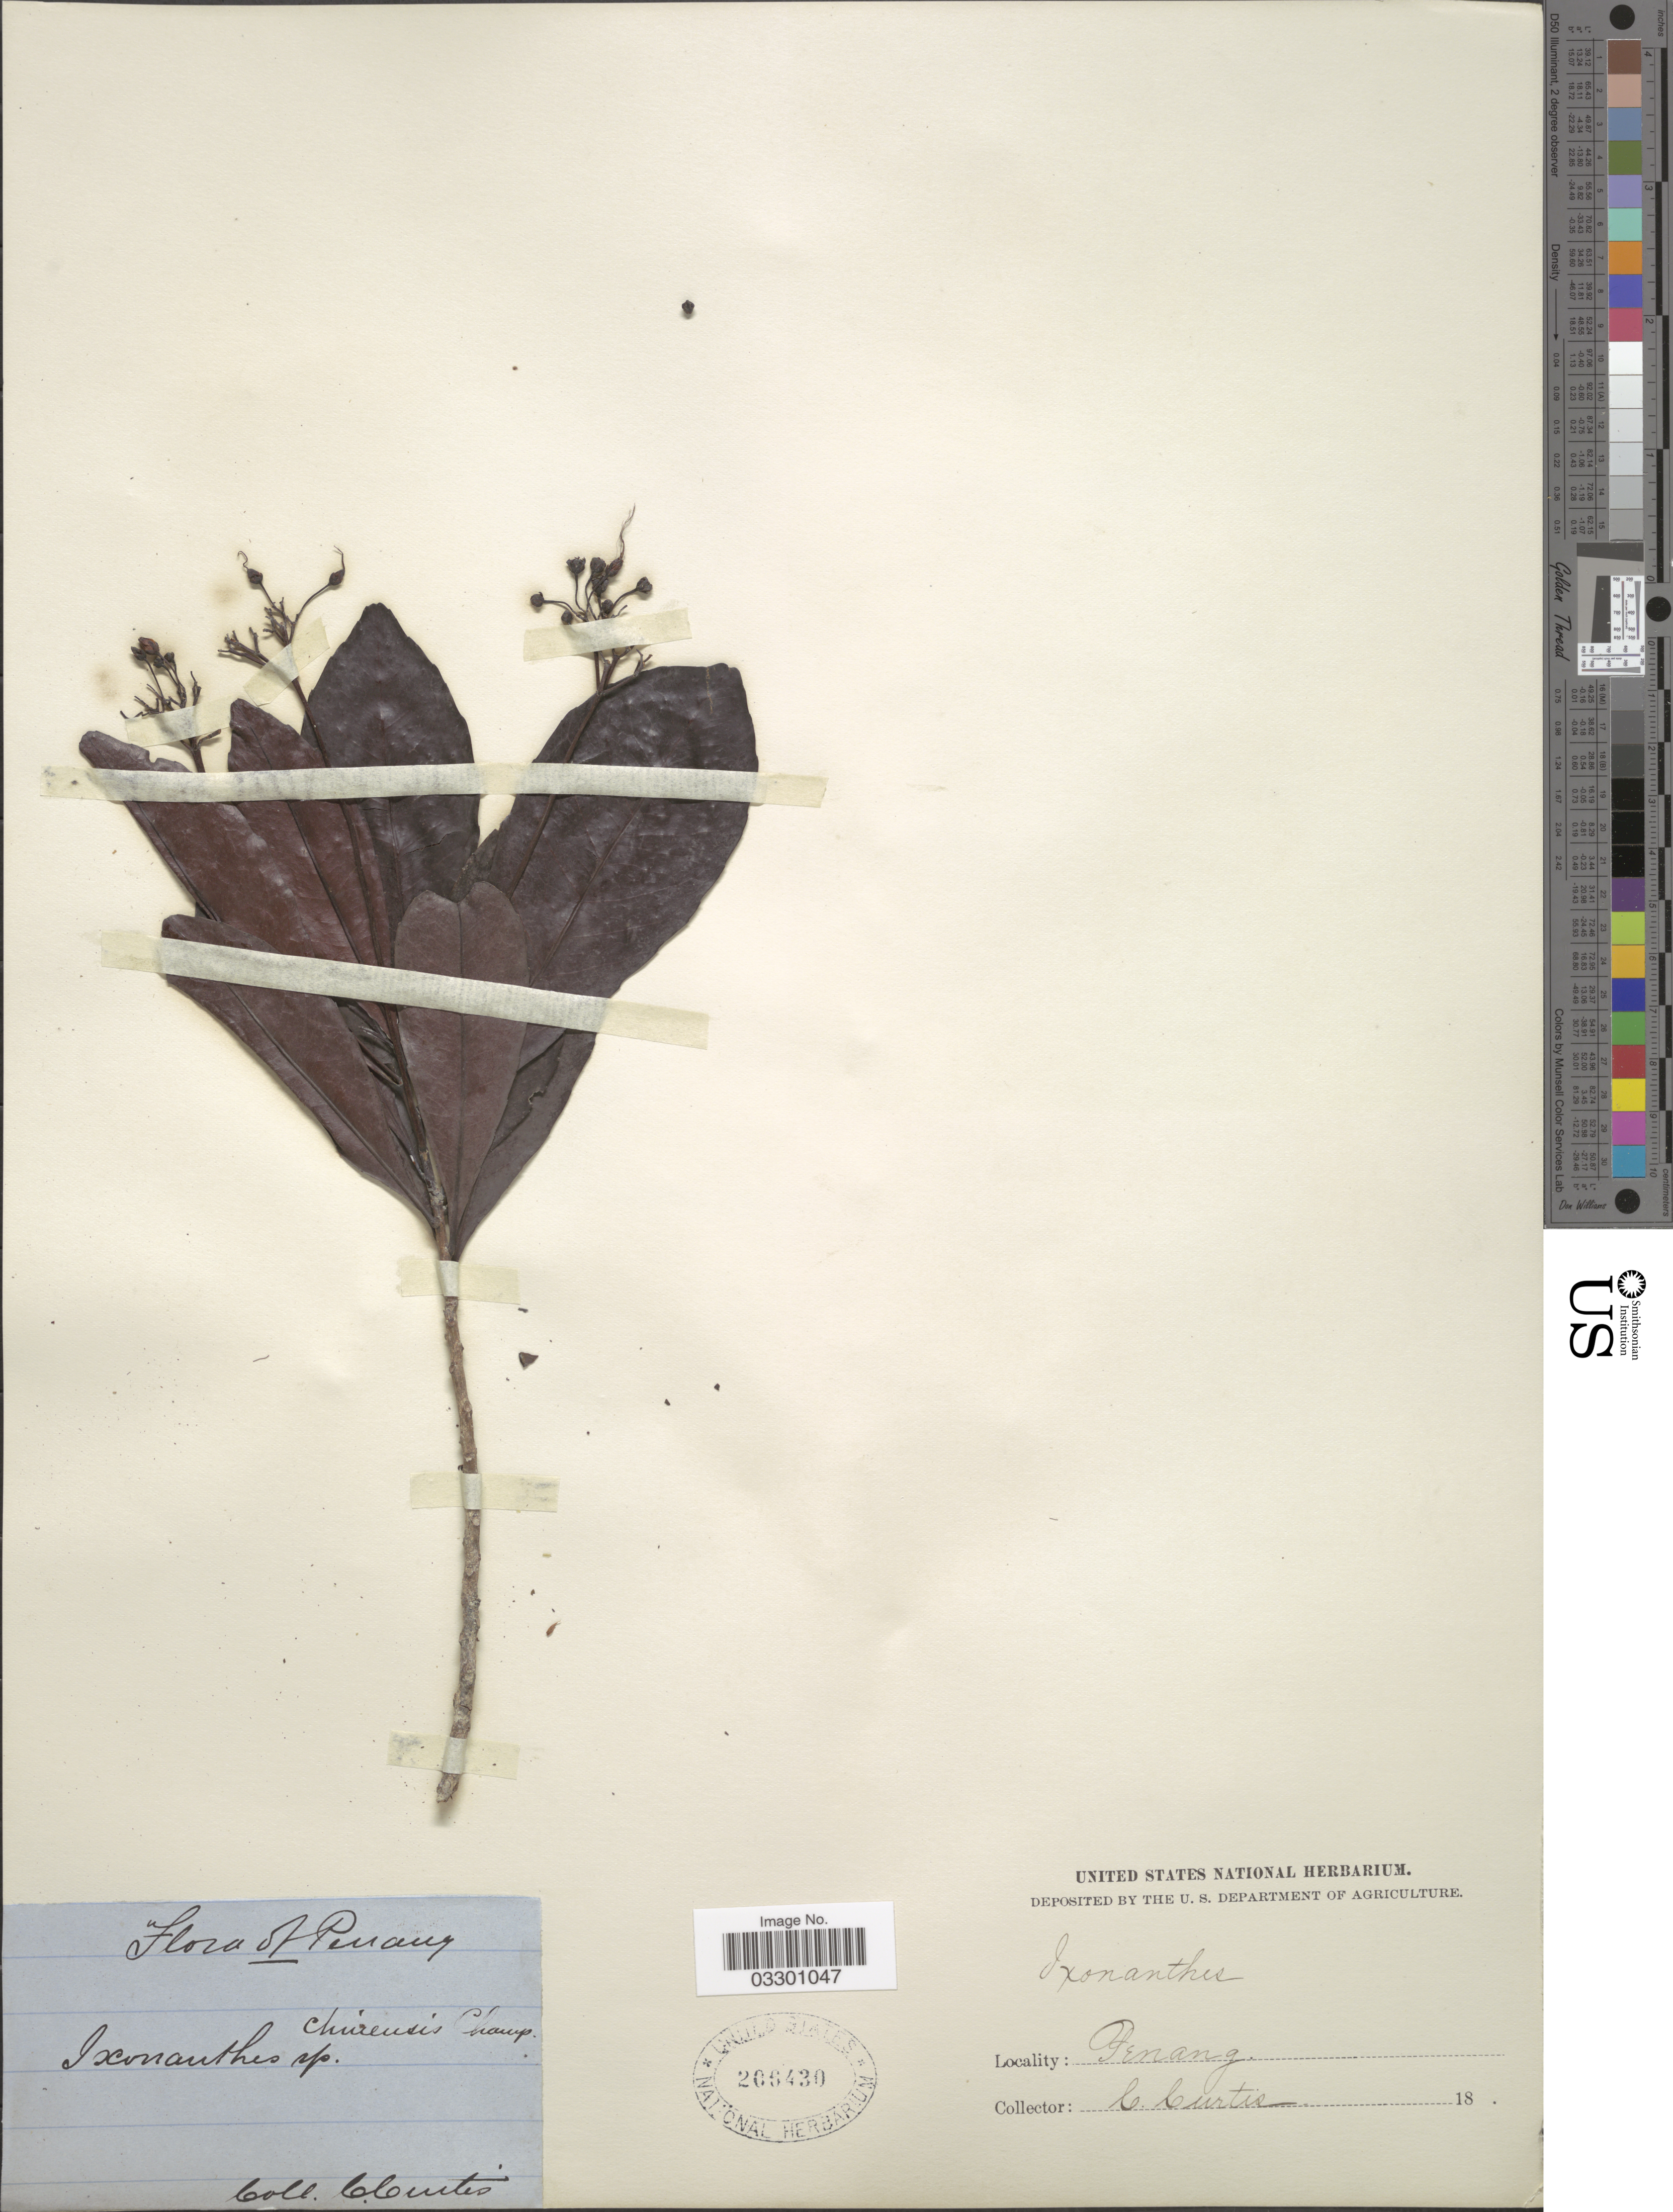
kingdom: Plantae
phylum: Tracheophyta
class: Magnoliopsida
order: Malpighiales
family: Ixonanthaceae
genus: Ixonanthes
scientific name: Ixonanthes reticulata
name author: Jack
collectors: C. Curtis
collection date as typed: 18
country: Malaysia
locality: Penang.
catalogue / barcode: US 206430